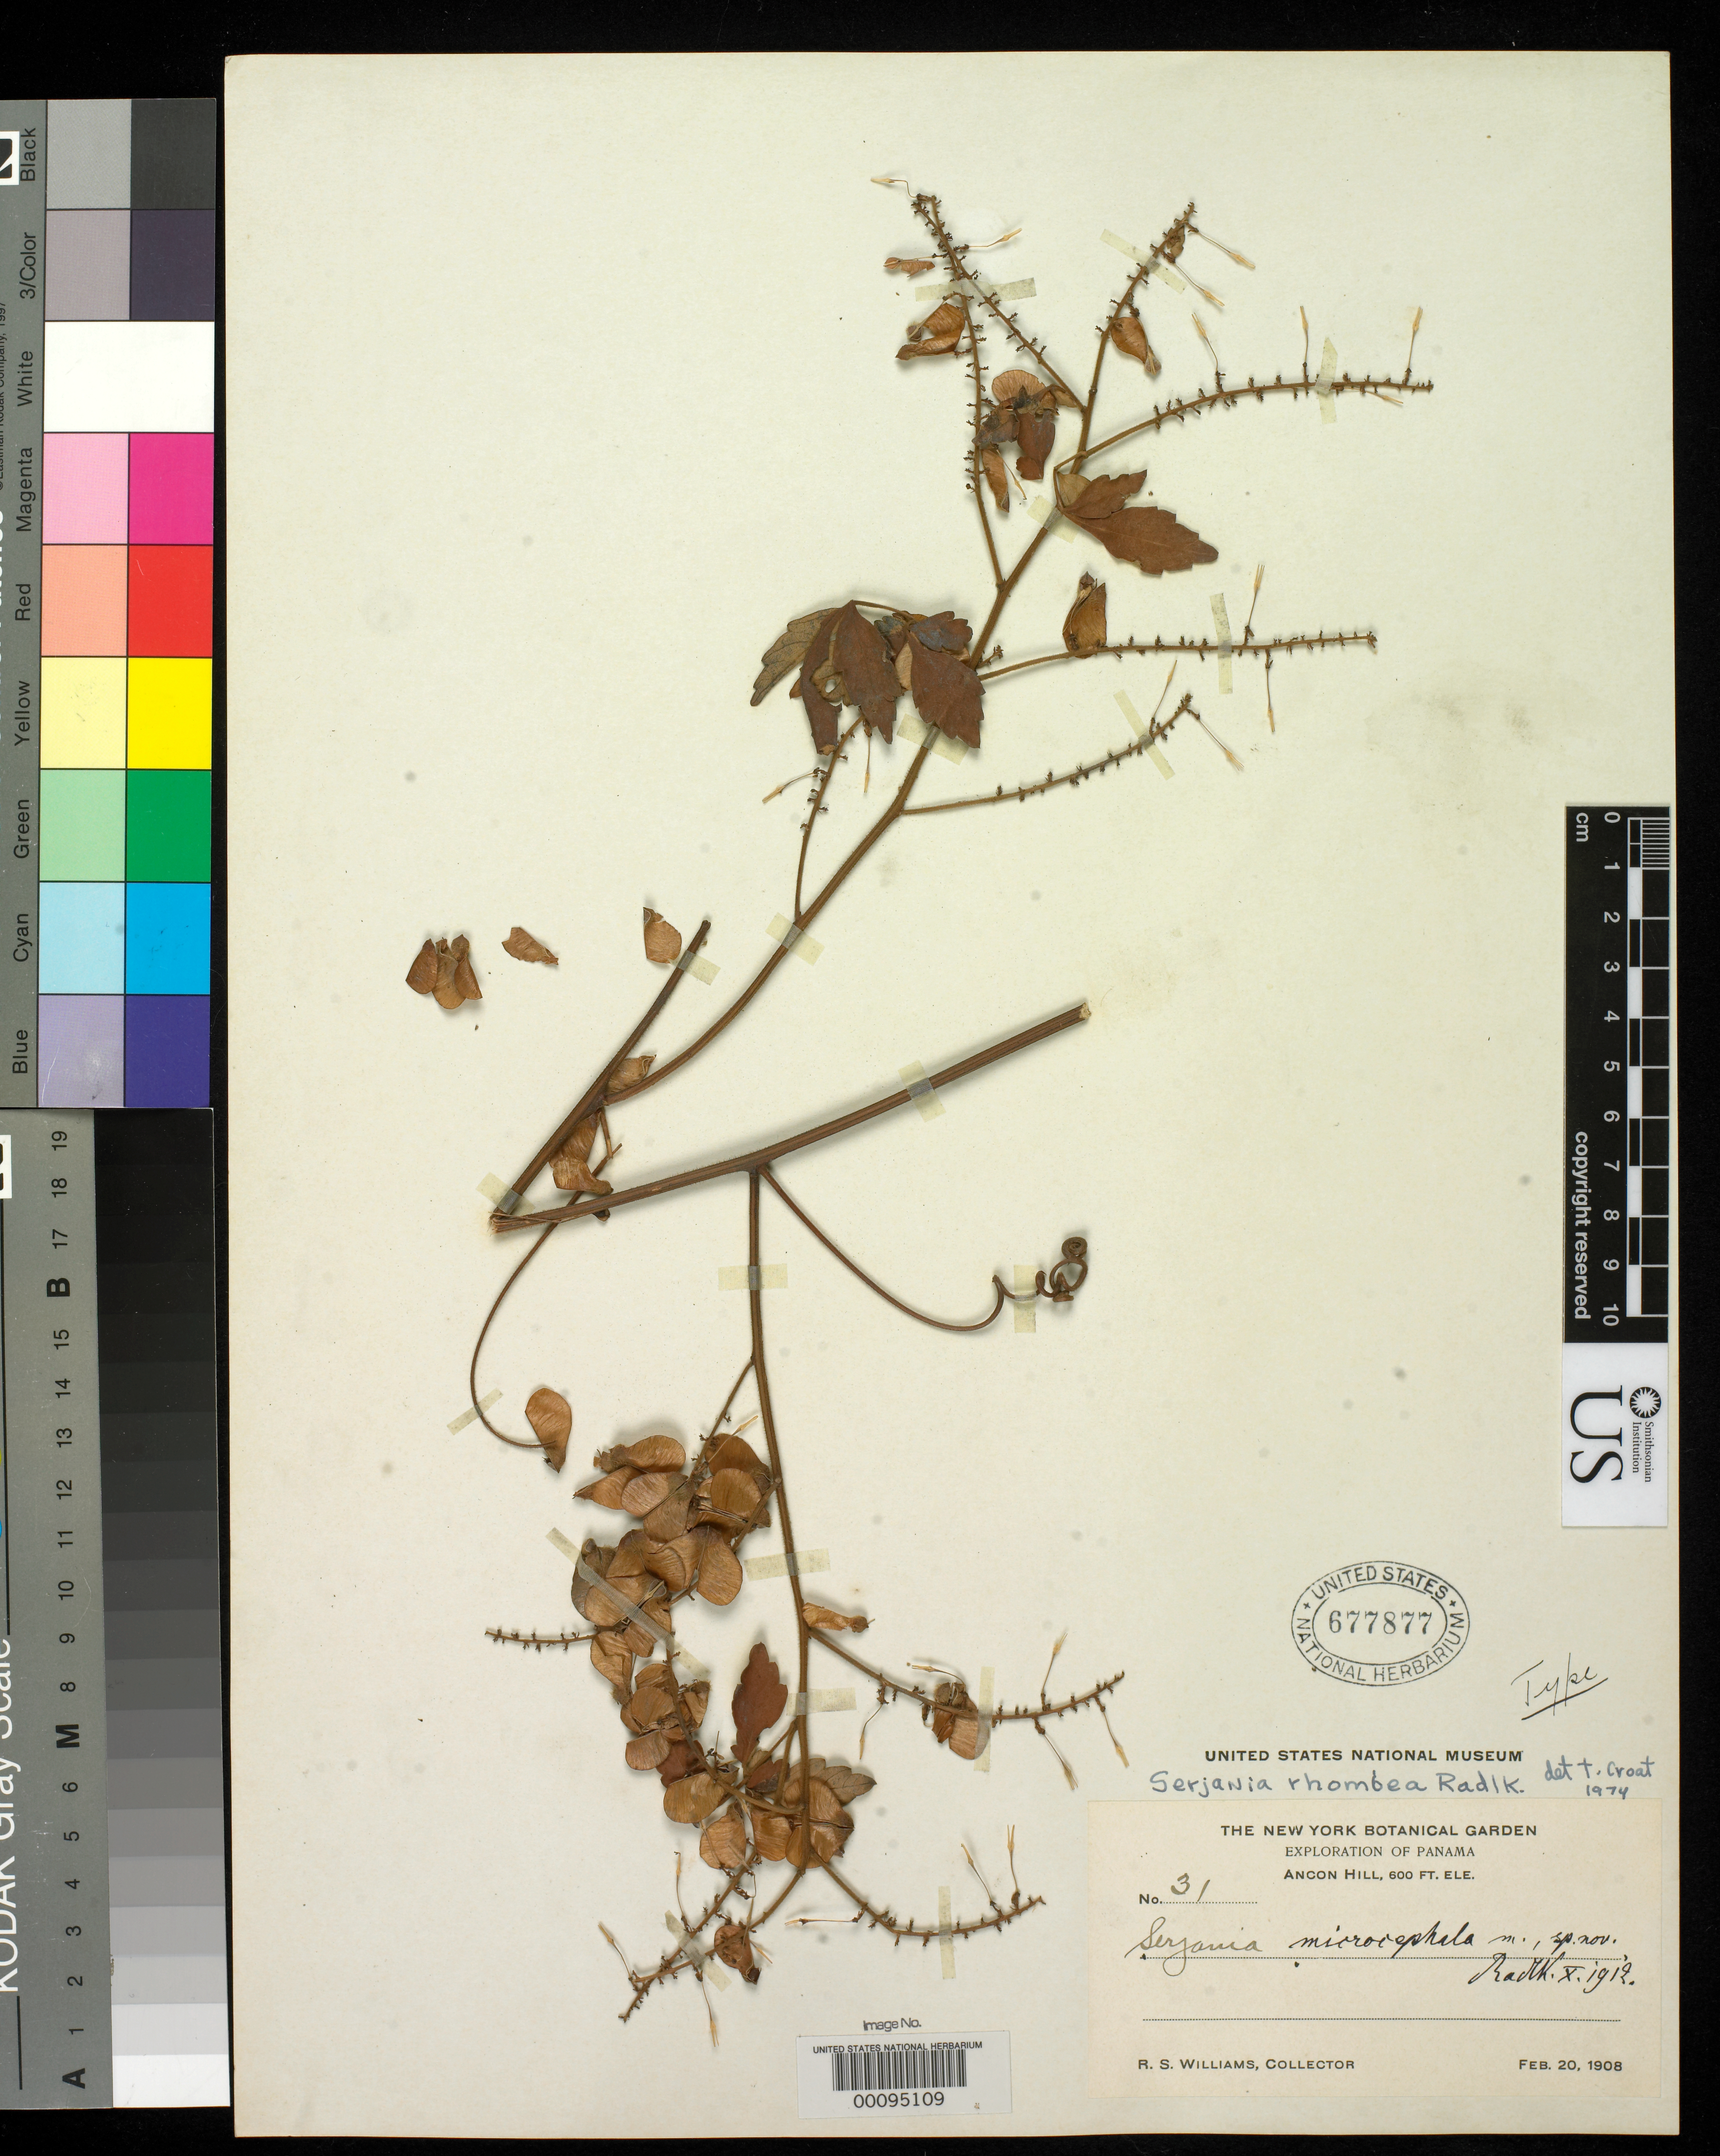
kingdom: Plantae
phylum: Tracheophyta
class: Magnoliopsida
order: Sapindales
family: Sapindaceae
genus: Serjania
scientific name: Serjania microcephala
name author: Radlk.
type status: Holotype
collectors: R. S. Williams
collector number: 31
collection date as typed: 20 Feb 1908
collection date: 1908-02-20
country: Panama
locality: Ancon Hill.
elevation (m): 183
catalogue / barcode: US 677877